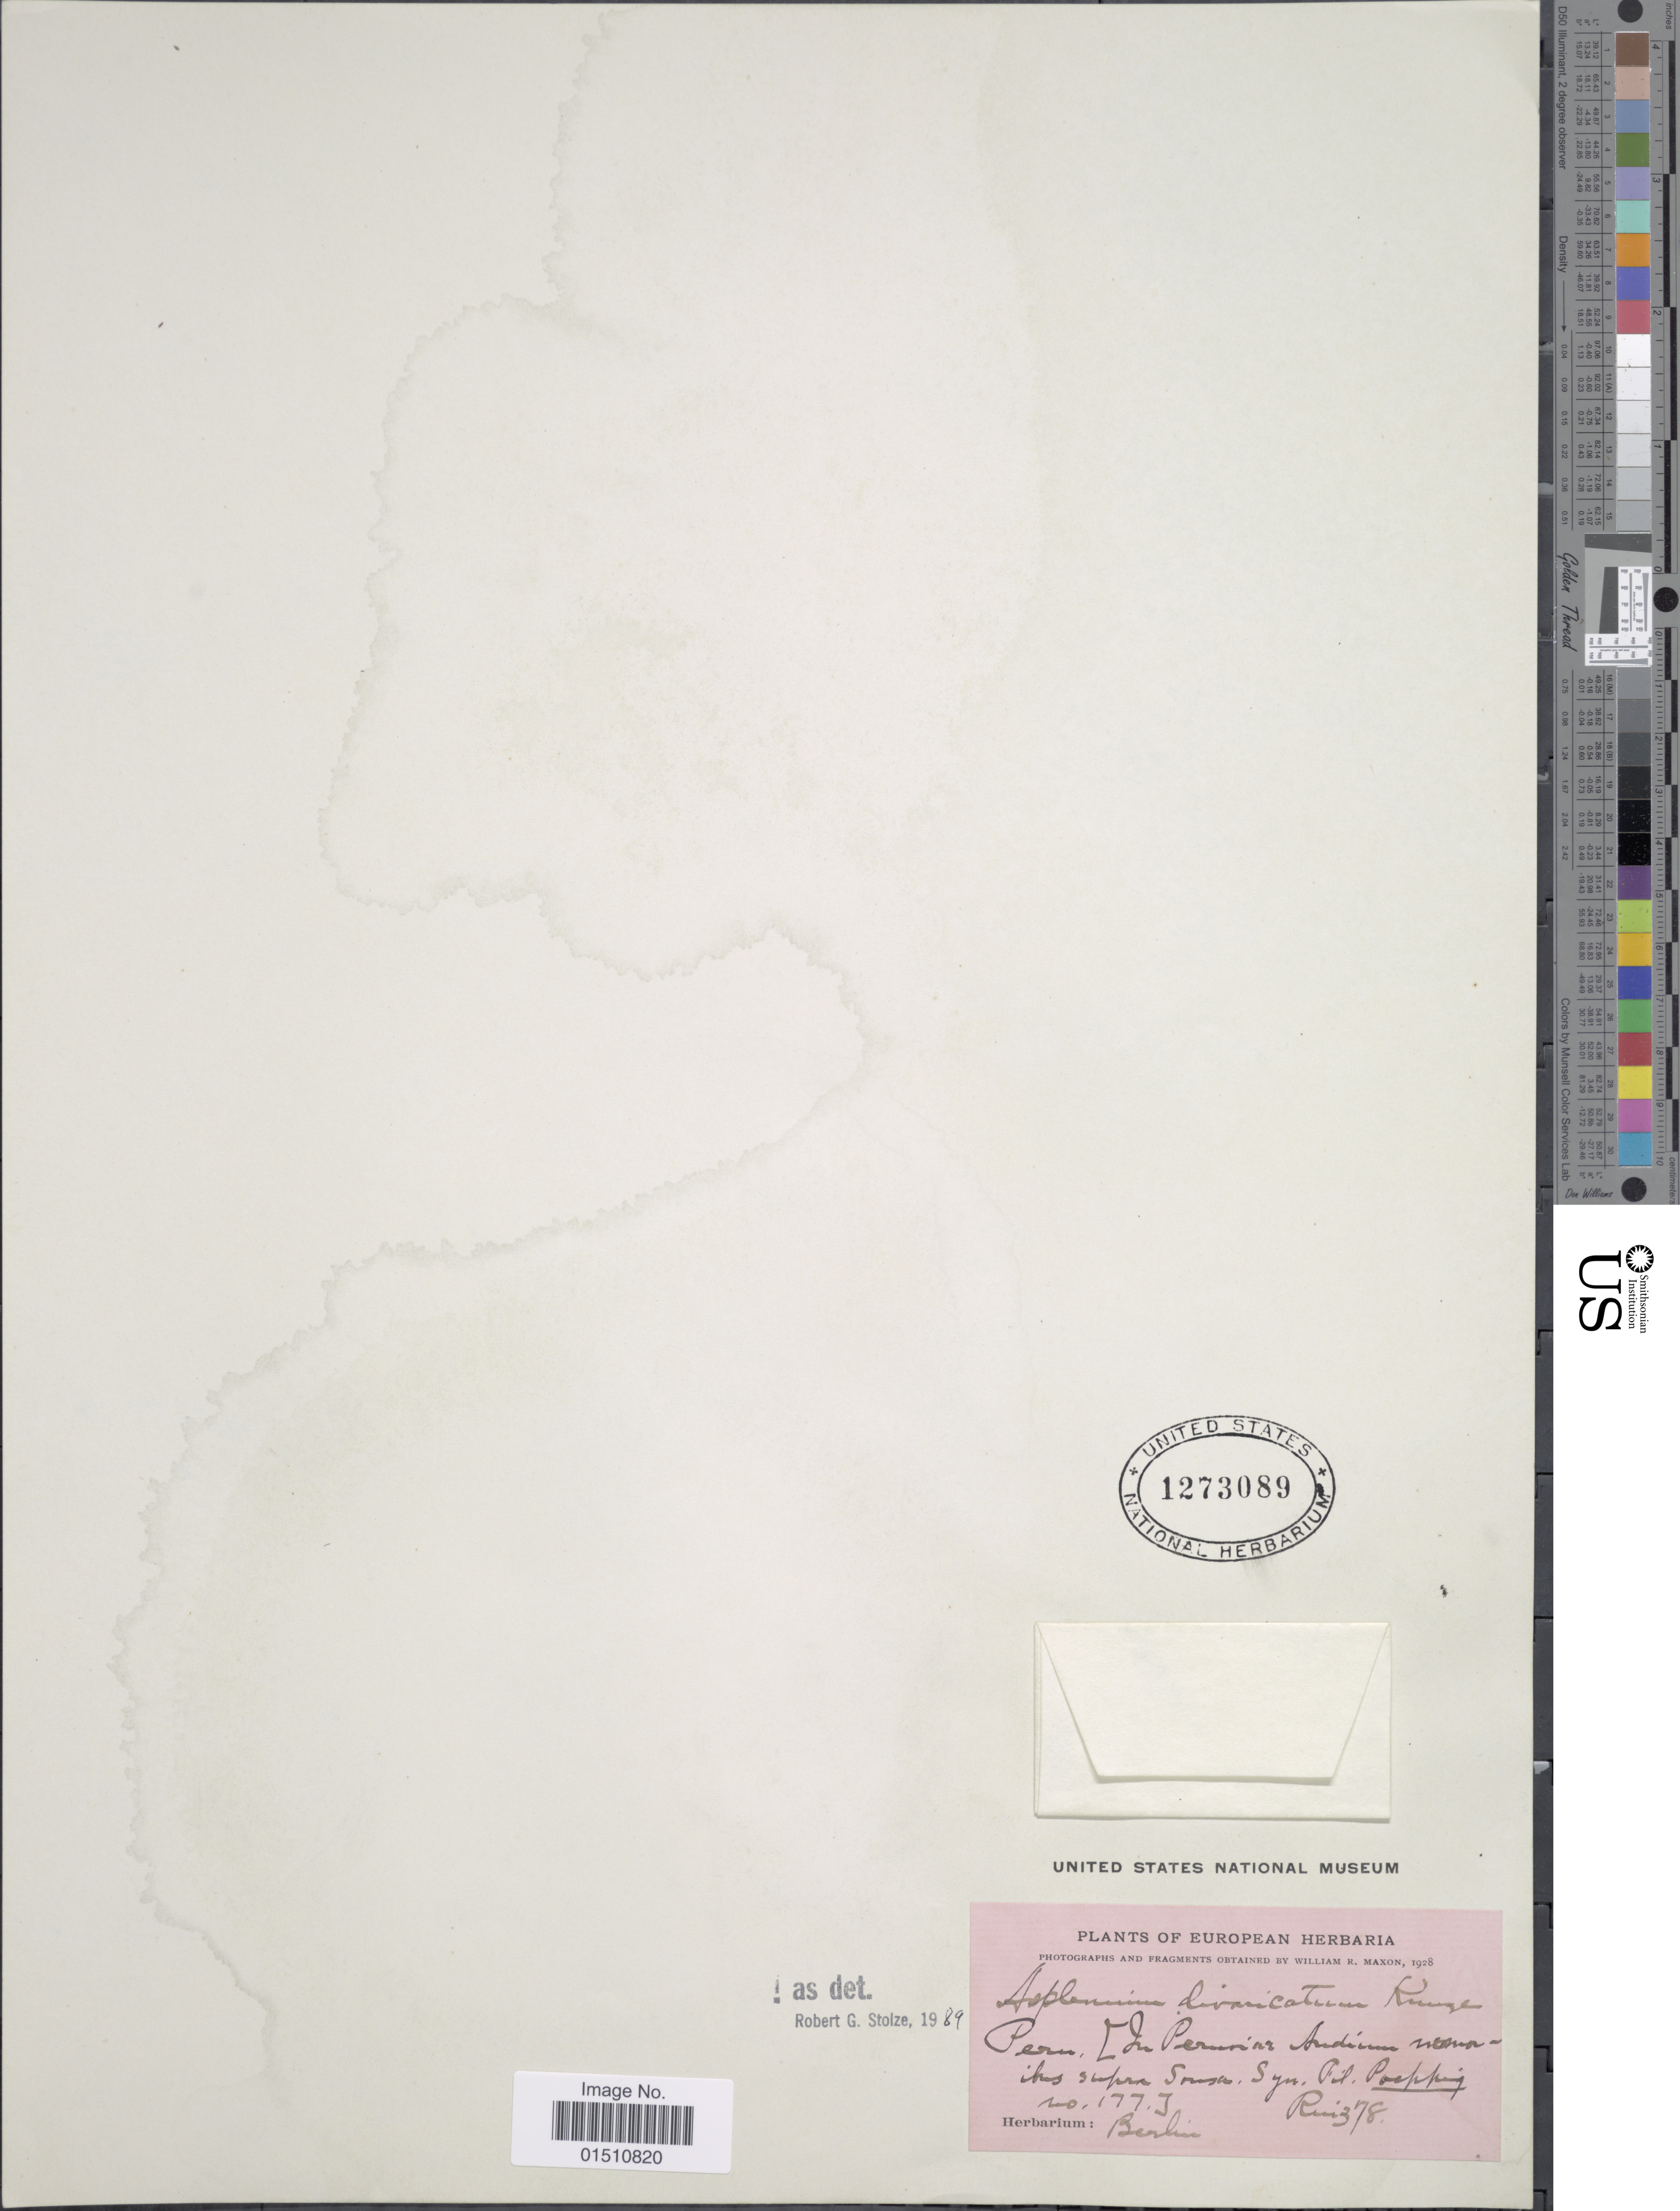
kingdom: Plantae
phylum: Tracheophyta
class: Polypodiopsida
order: Polypodiales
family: Aspleniaceae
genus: Asplenium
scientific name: Asplenium divaricatum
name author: Kunze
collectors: Ruiz, --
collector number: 1777*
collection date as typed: Transcribed d/m/y: //78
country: Peru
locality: Peru, In Peruvinae Andium, near ibus supra Somsa [interpreted] Syn, Fl. Poepping.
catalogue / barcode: US 1273089